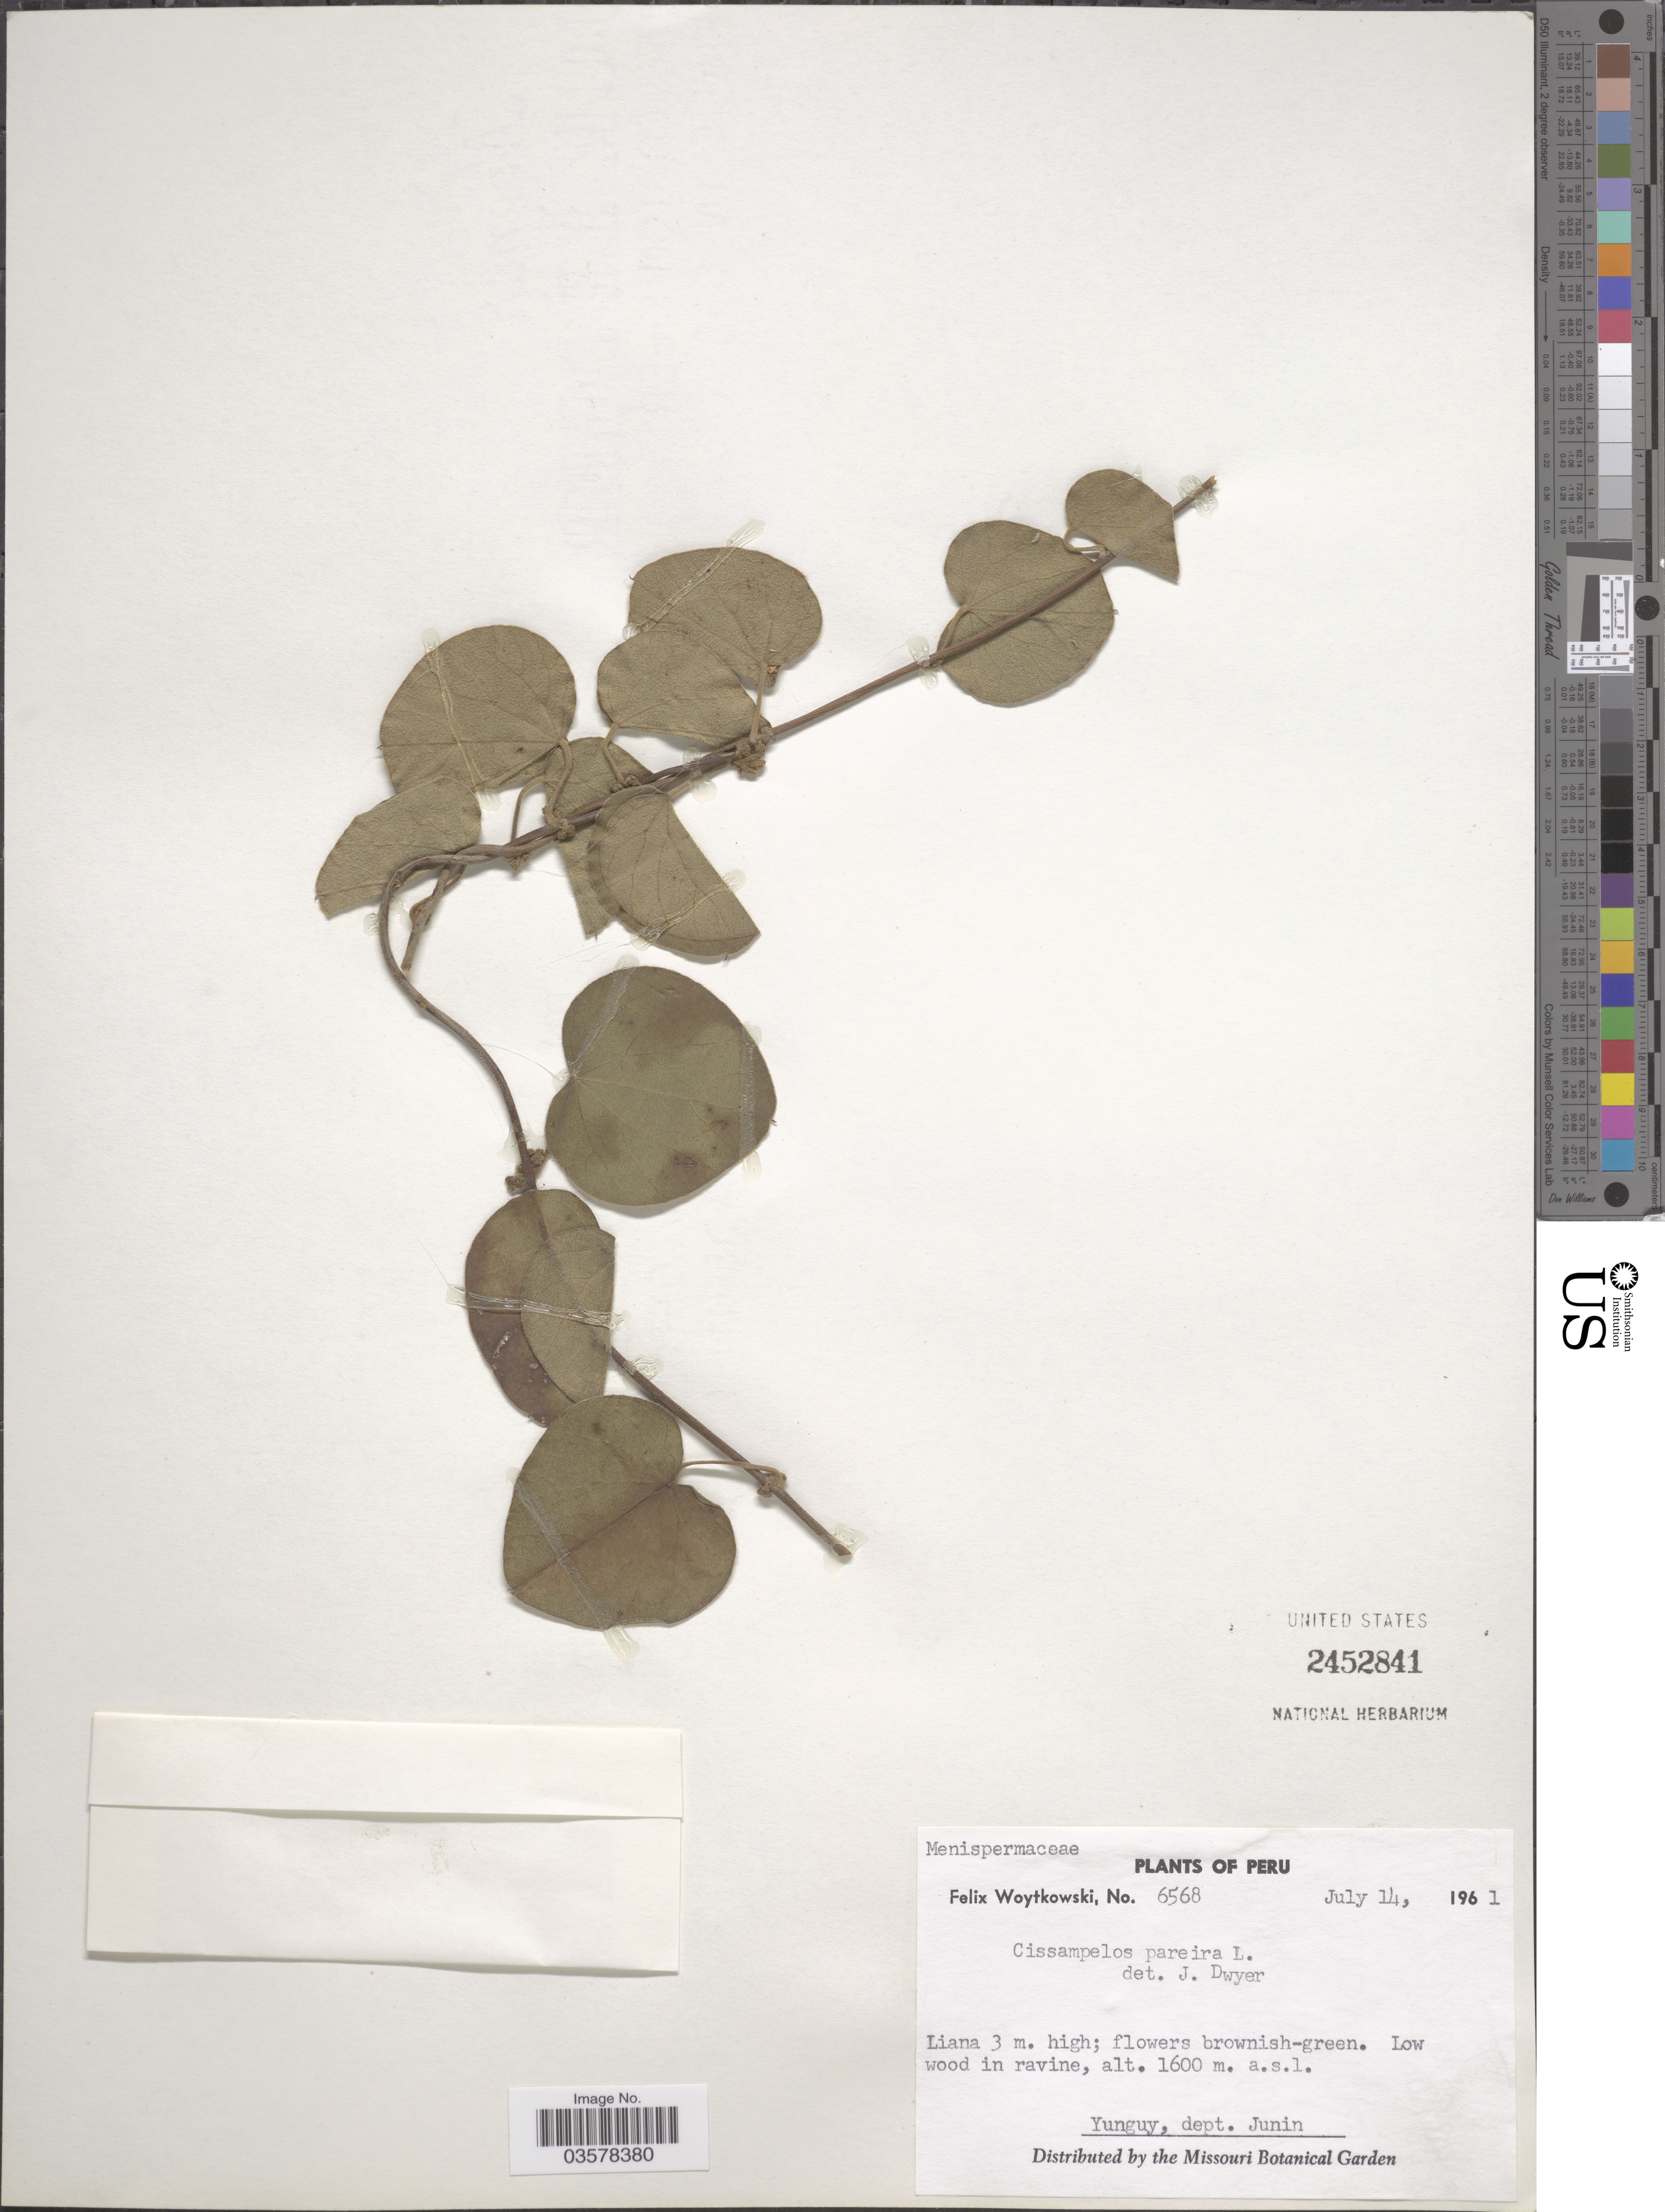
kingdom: Plantae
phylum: Tracheophyta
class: Magnoliopsida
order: Ranunculales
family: Menispermaceae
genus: Cissampelos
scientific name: Cissampelos pareira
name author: L.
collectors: F. Woytkowski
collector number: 6568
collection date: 1961-07-14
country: Peru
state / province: Junín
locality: Yunguy, dept. Junin.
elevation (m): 1600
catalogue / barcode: US 2452841